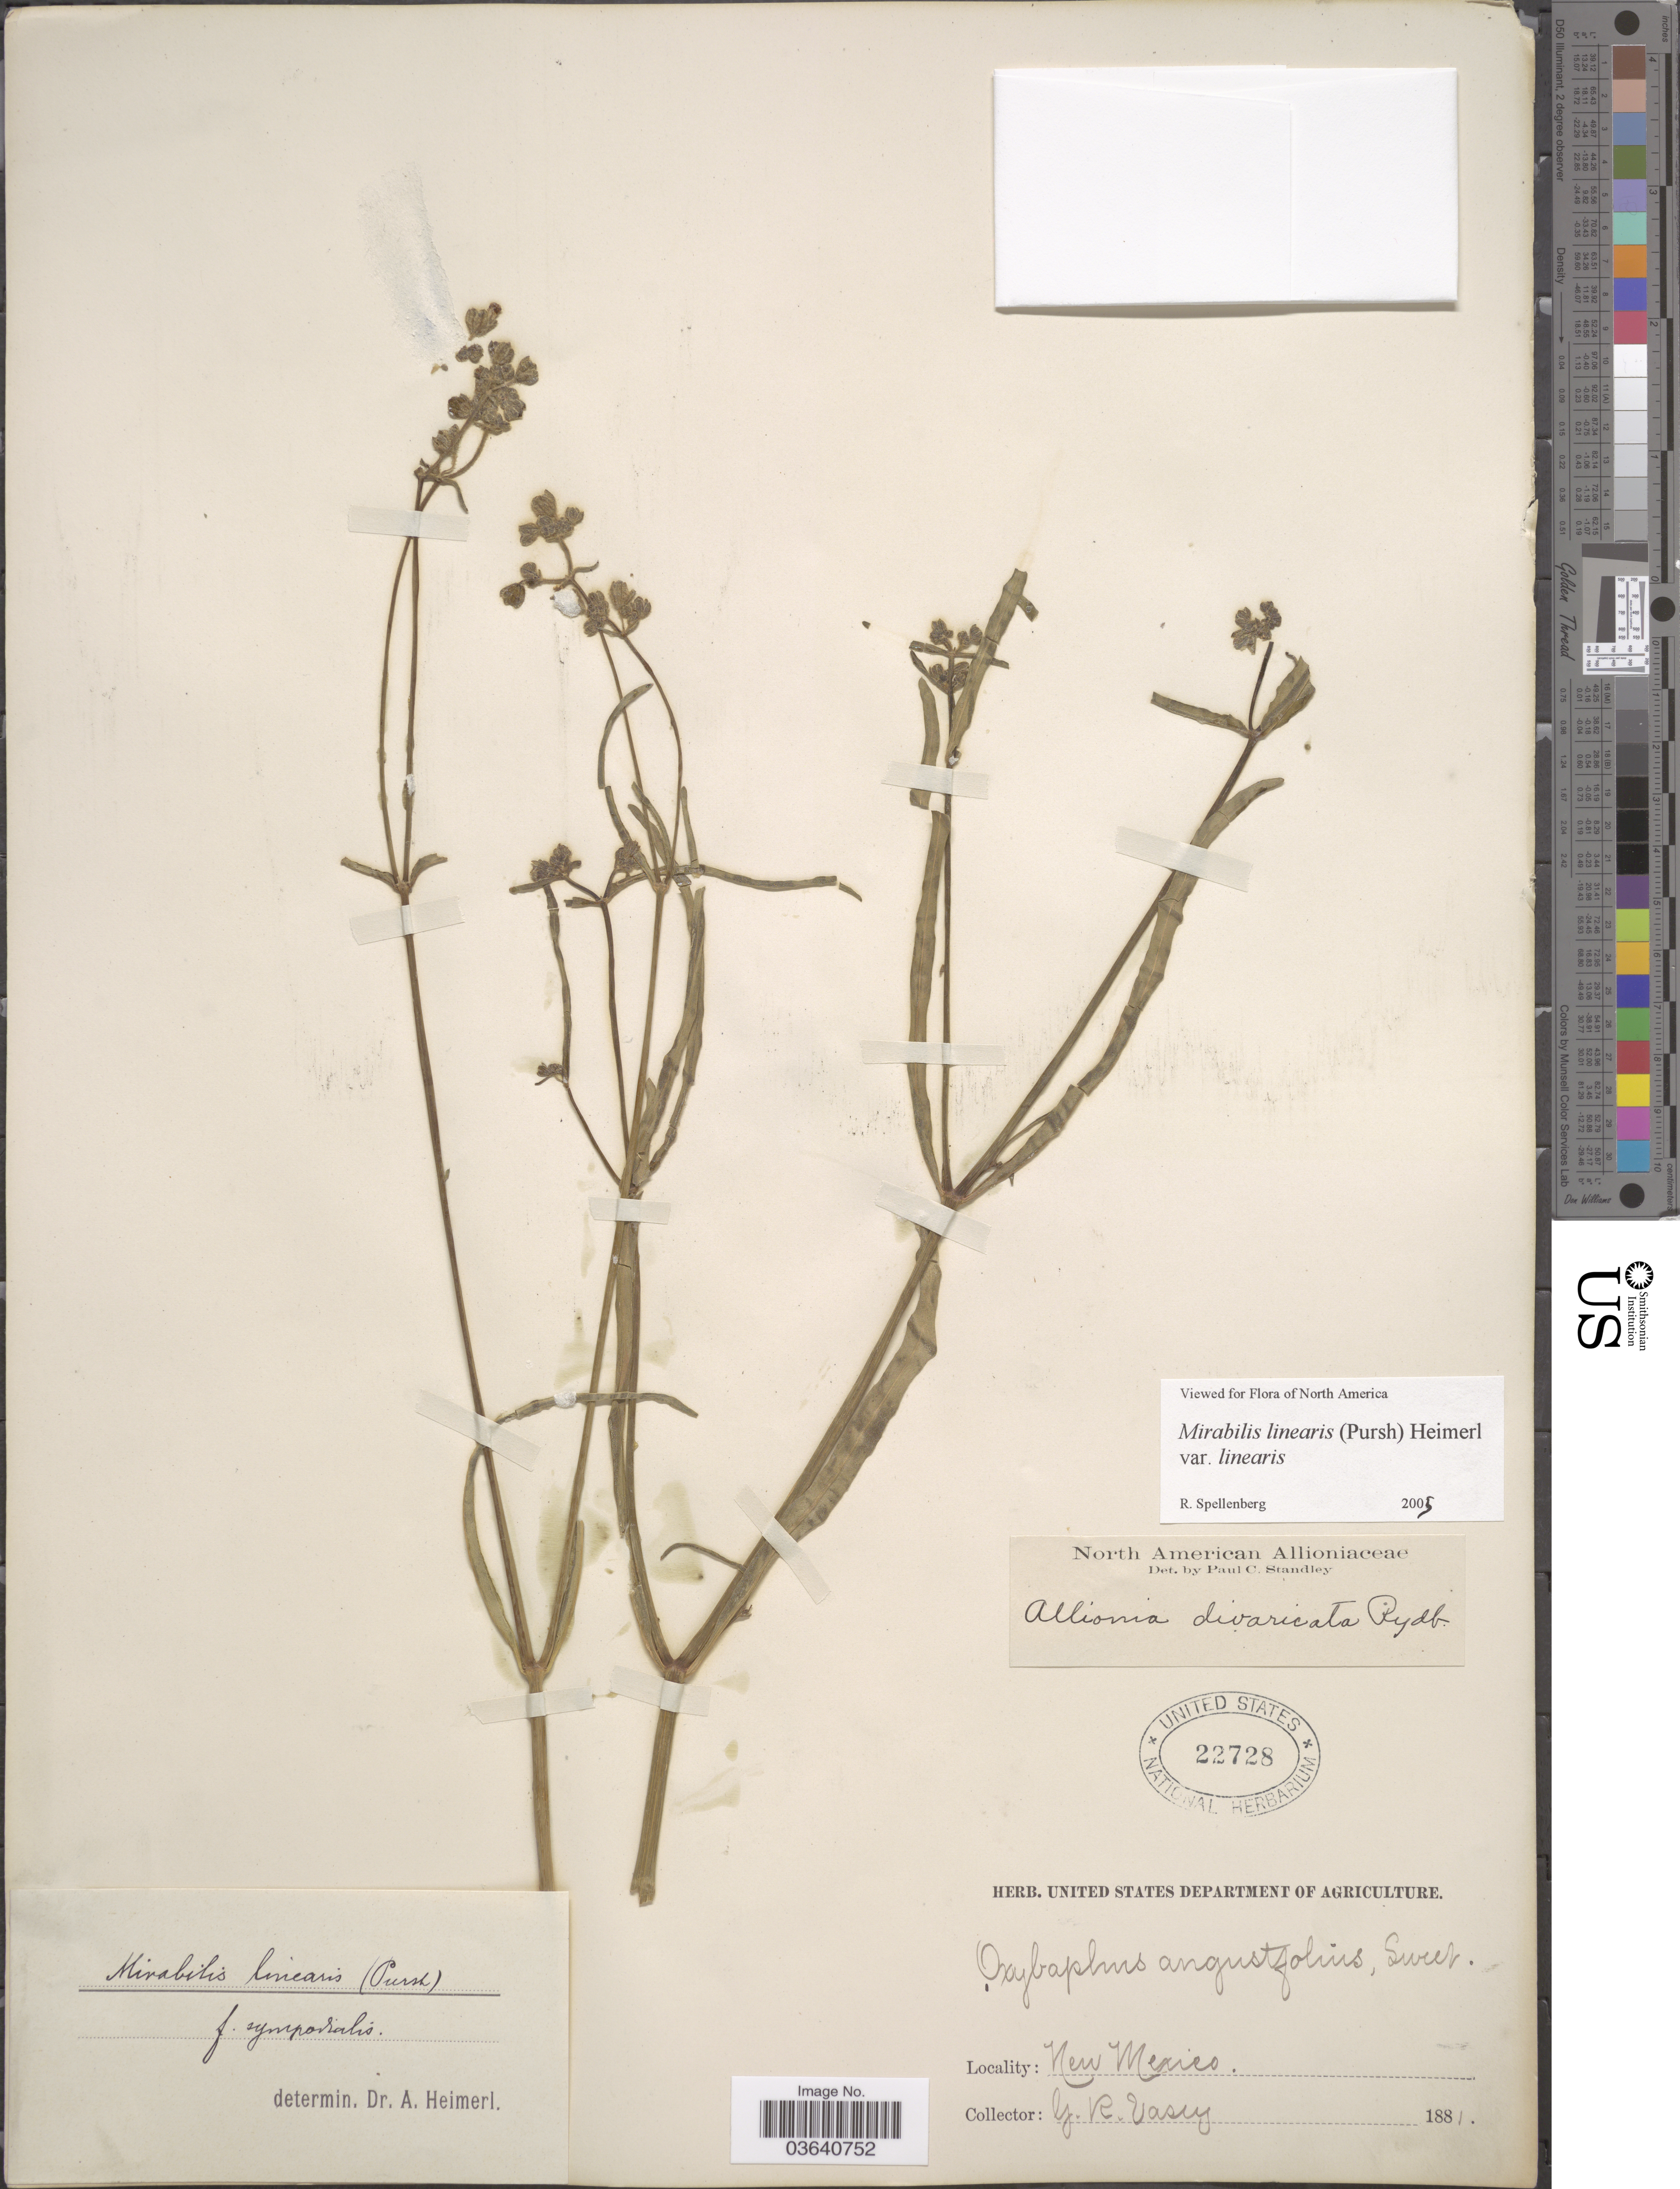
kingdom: Plantae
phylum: Tracheophyta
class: Magnoliopsida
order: Caryophyllales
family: Nyctaginaceae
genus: Mirabilis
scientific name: Mirabilis linearis var. linearis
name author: (Pursh) Heimerl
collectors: G. R. Vasey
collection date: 1881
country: United States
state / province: New Mexico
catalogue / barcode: US 22728